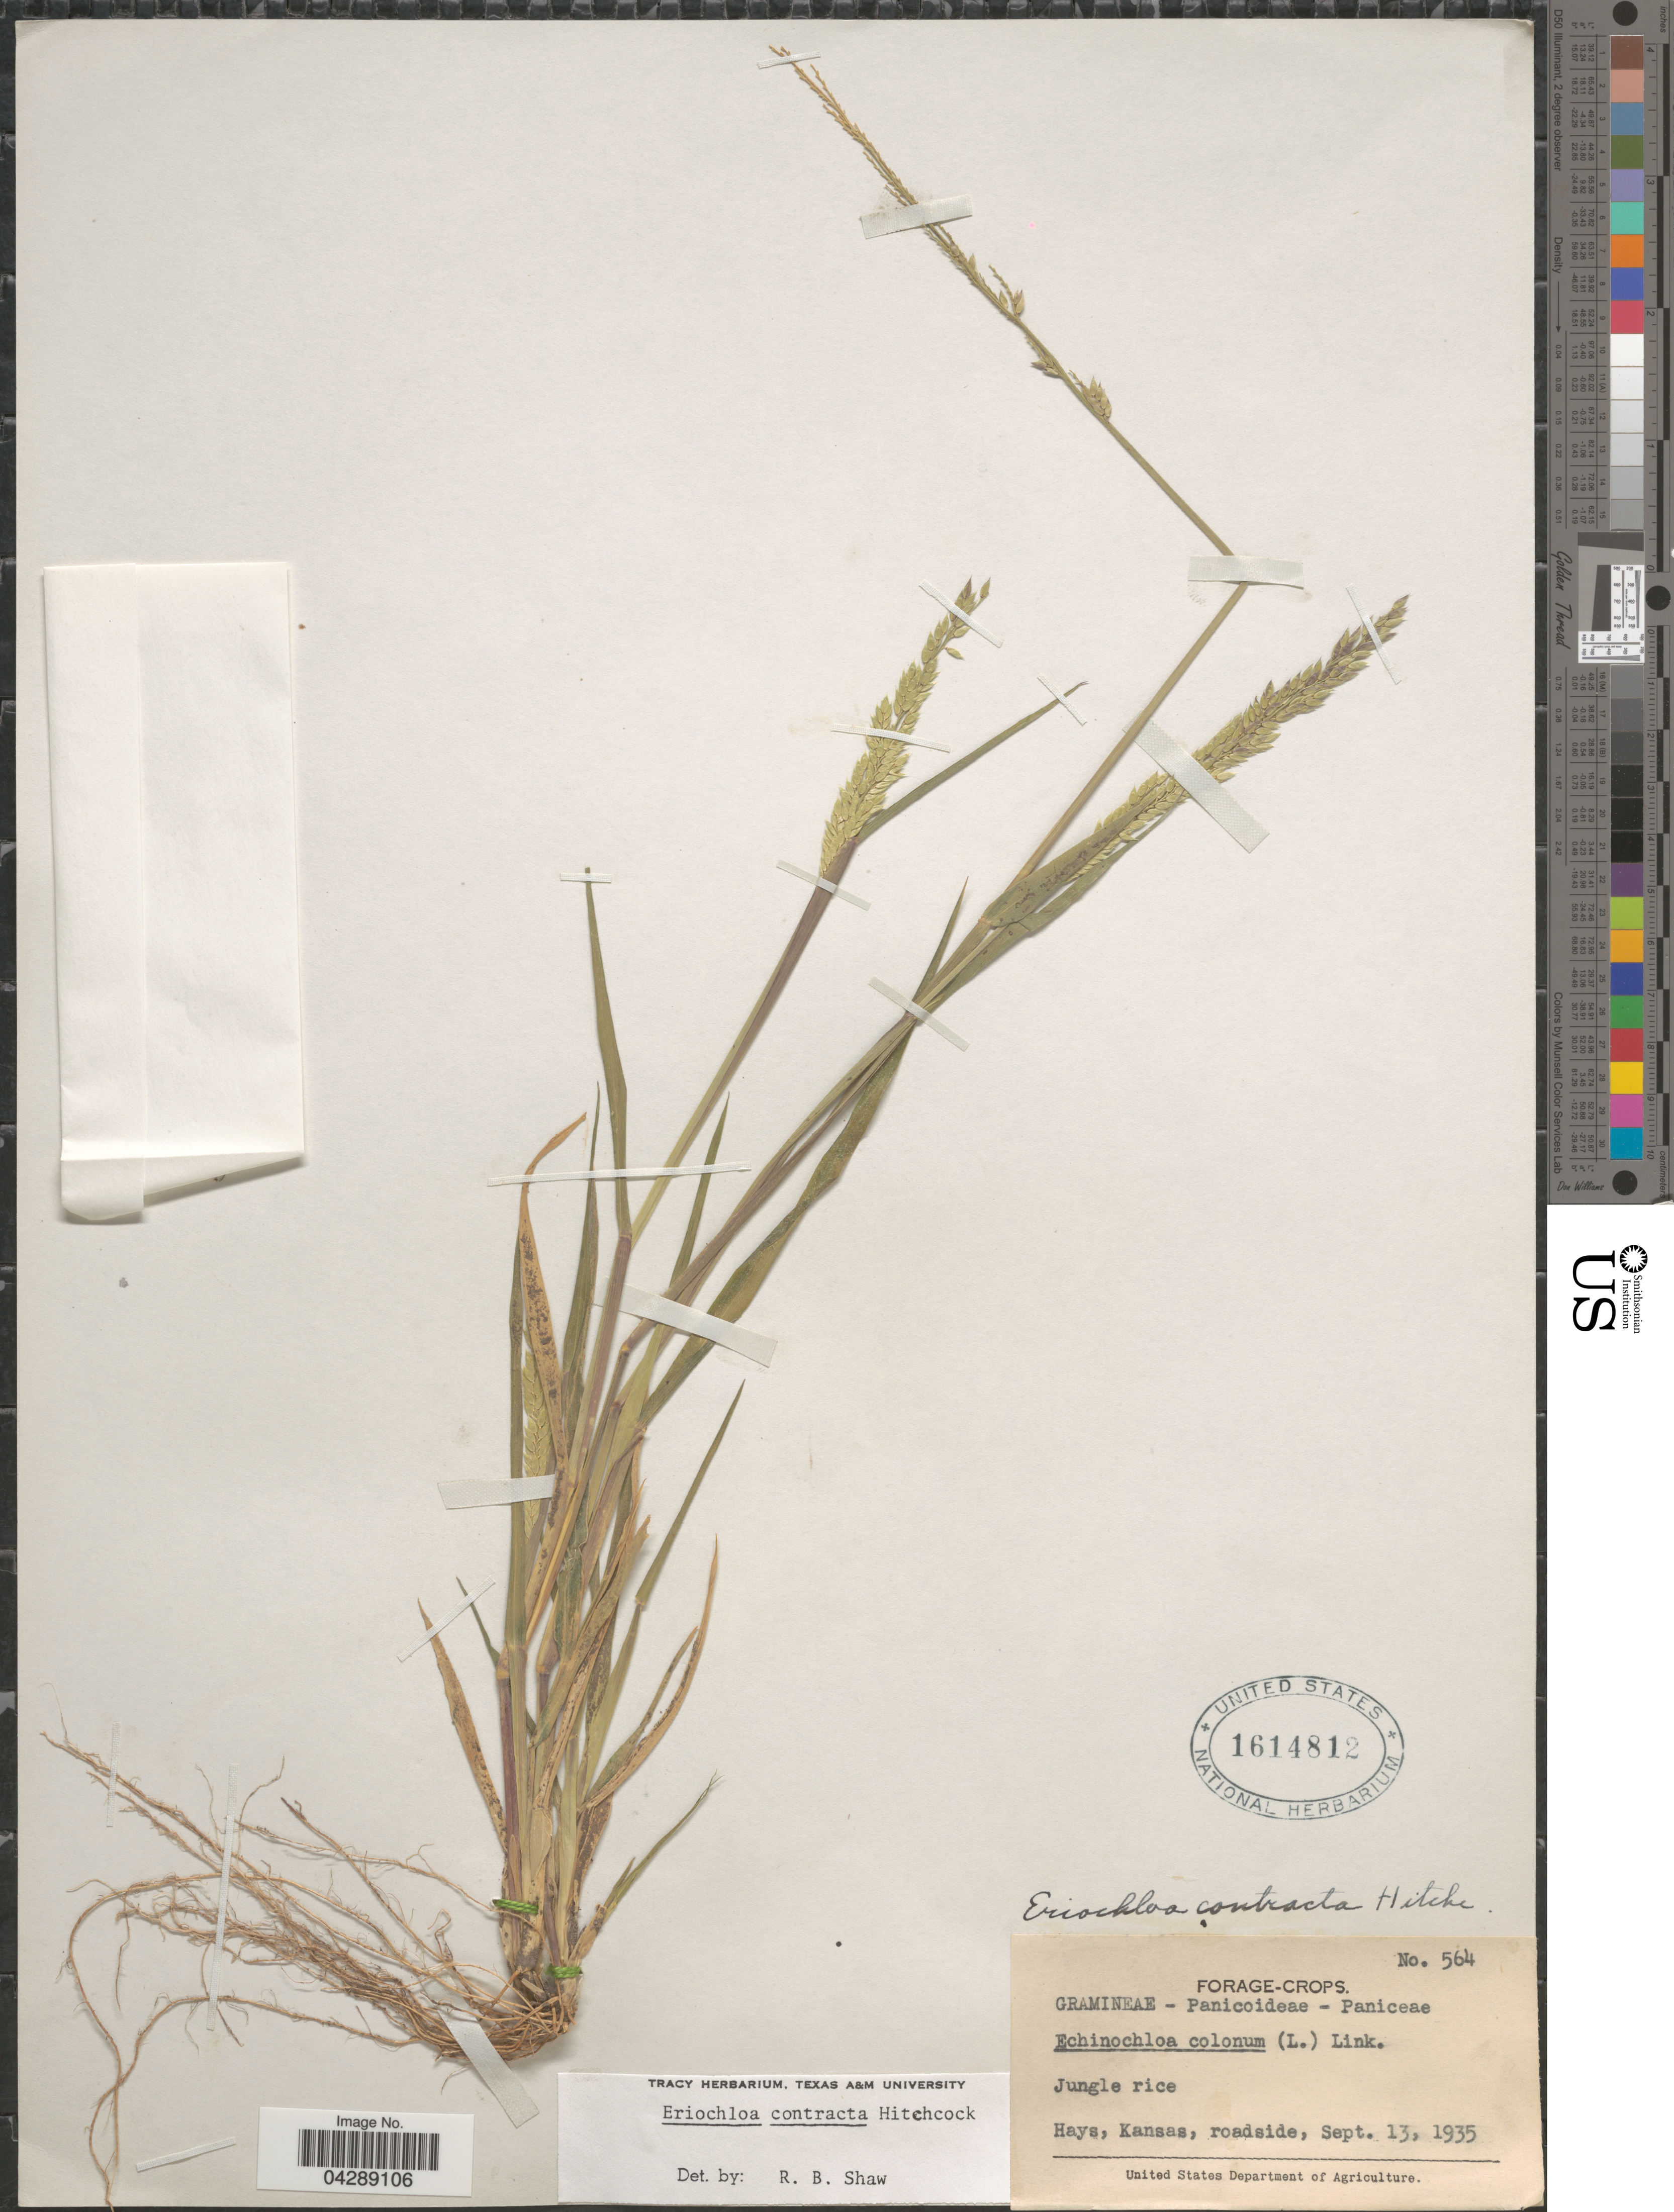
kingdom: Plantae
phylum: Tracheophyta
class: Liliopsida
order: Poales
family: Poaceae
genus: Eriochloa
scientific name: Eriochloa contracta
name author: Hitchc.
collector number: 564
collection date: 1935-09-13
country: United States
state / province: Kansas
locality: Hays.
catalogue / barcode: US 1614812